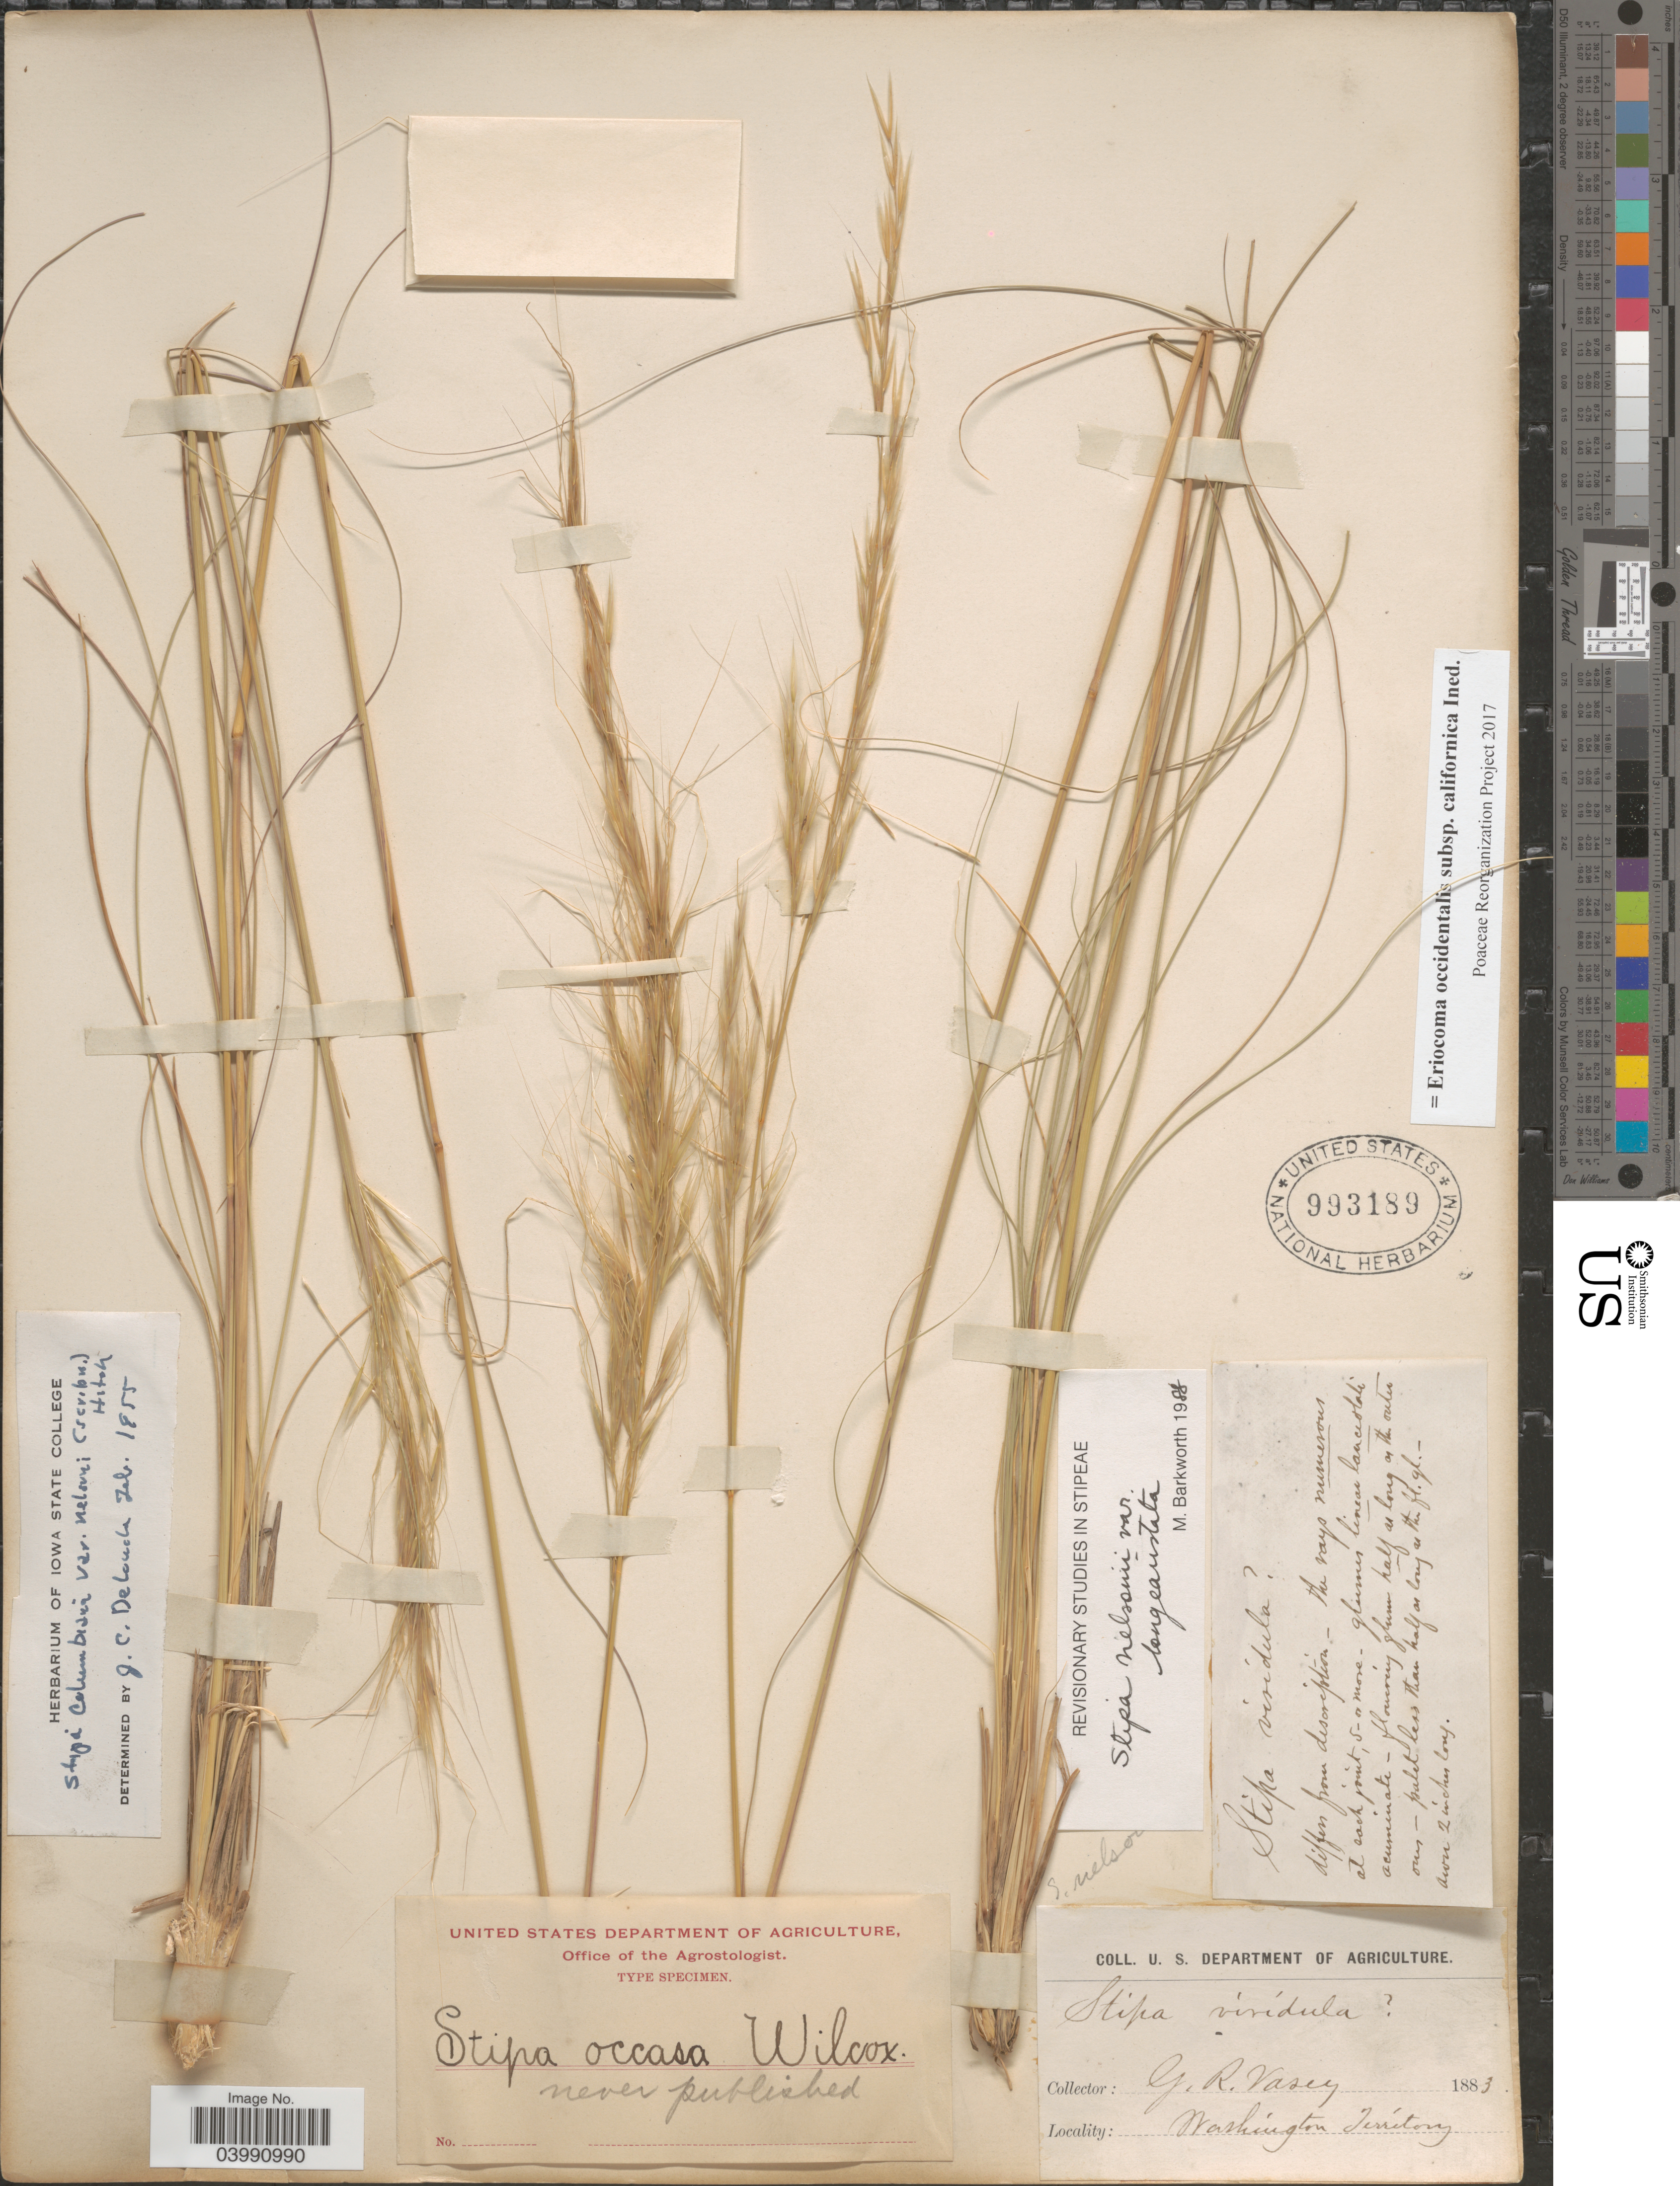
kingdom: Plantae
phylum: Tracheophyta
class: Liliopsida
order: Poales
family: Poaceae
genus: Eriocoma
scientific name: Eriocoma occidentalis subsp. californica ined.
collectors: G. R. Vasey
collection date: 1883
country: United States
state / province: Washington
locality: Washington Territory.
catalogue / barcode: US 993189